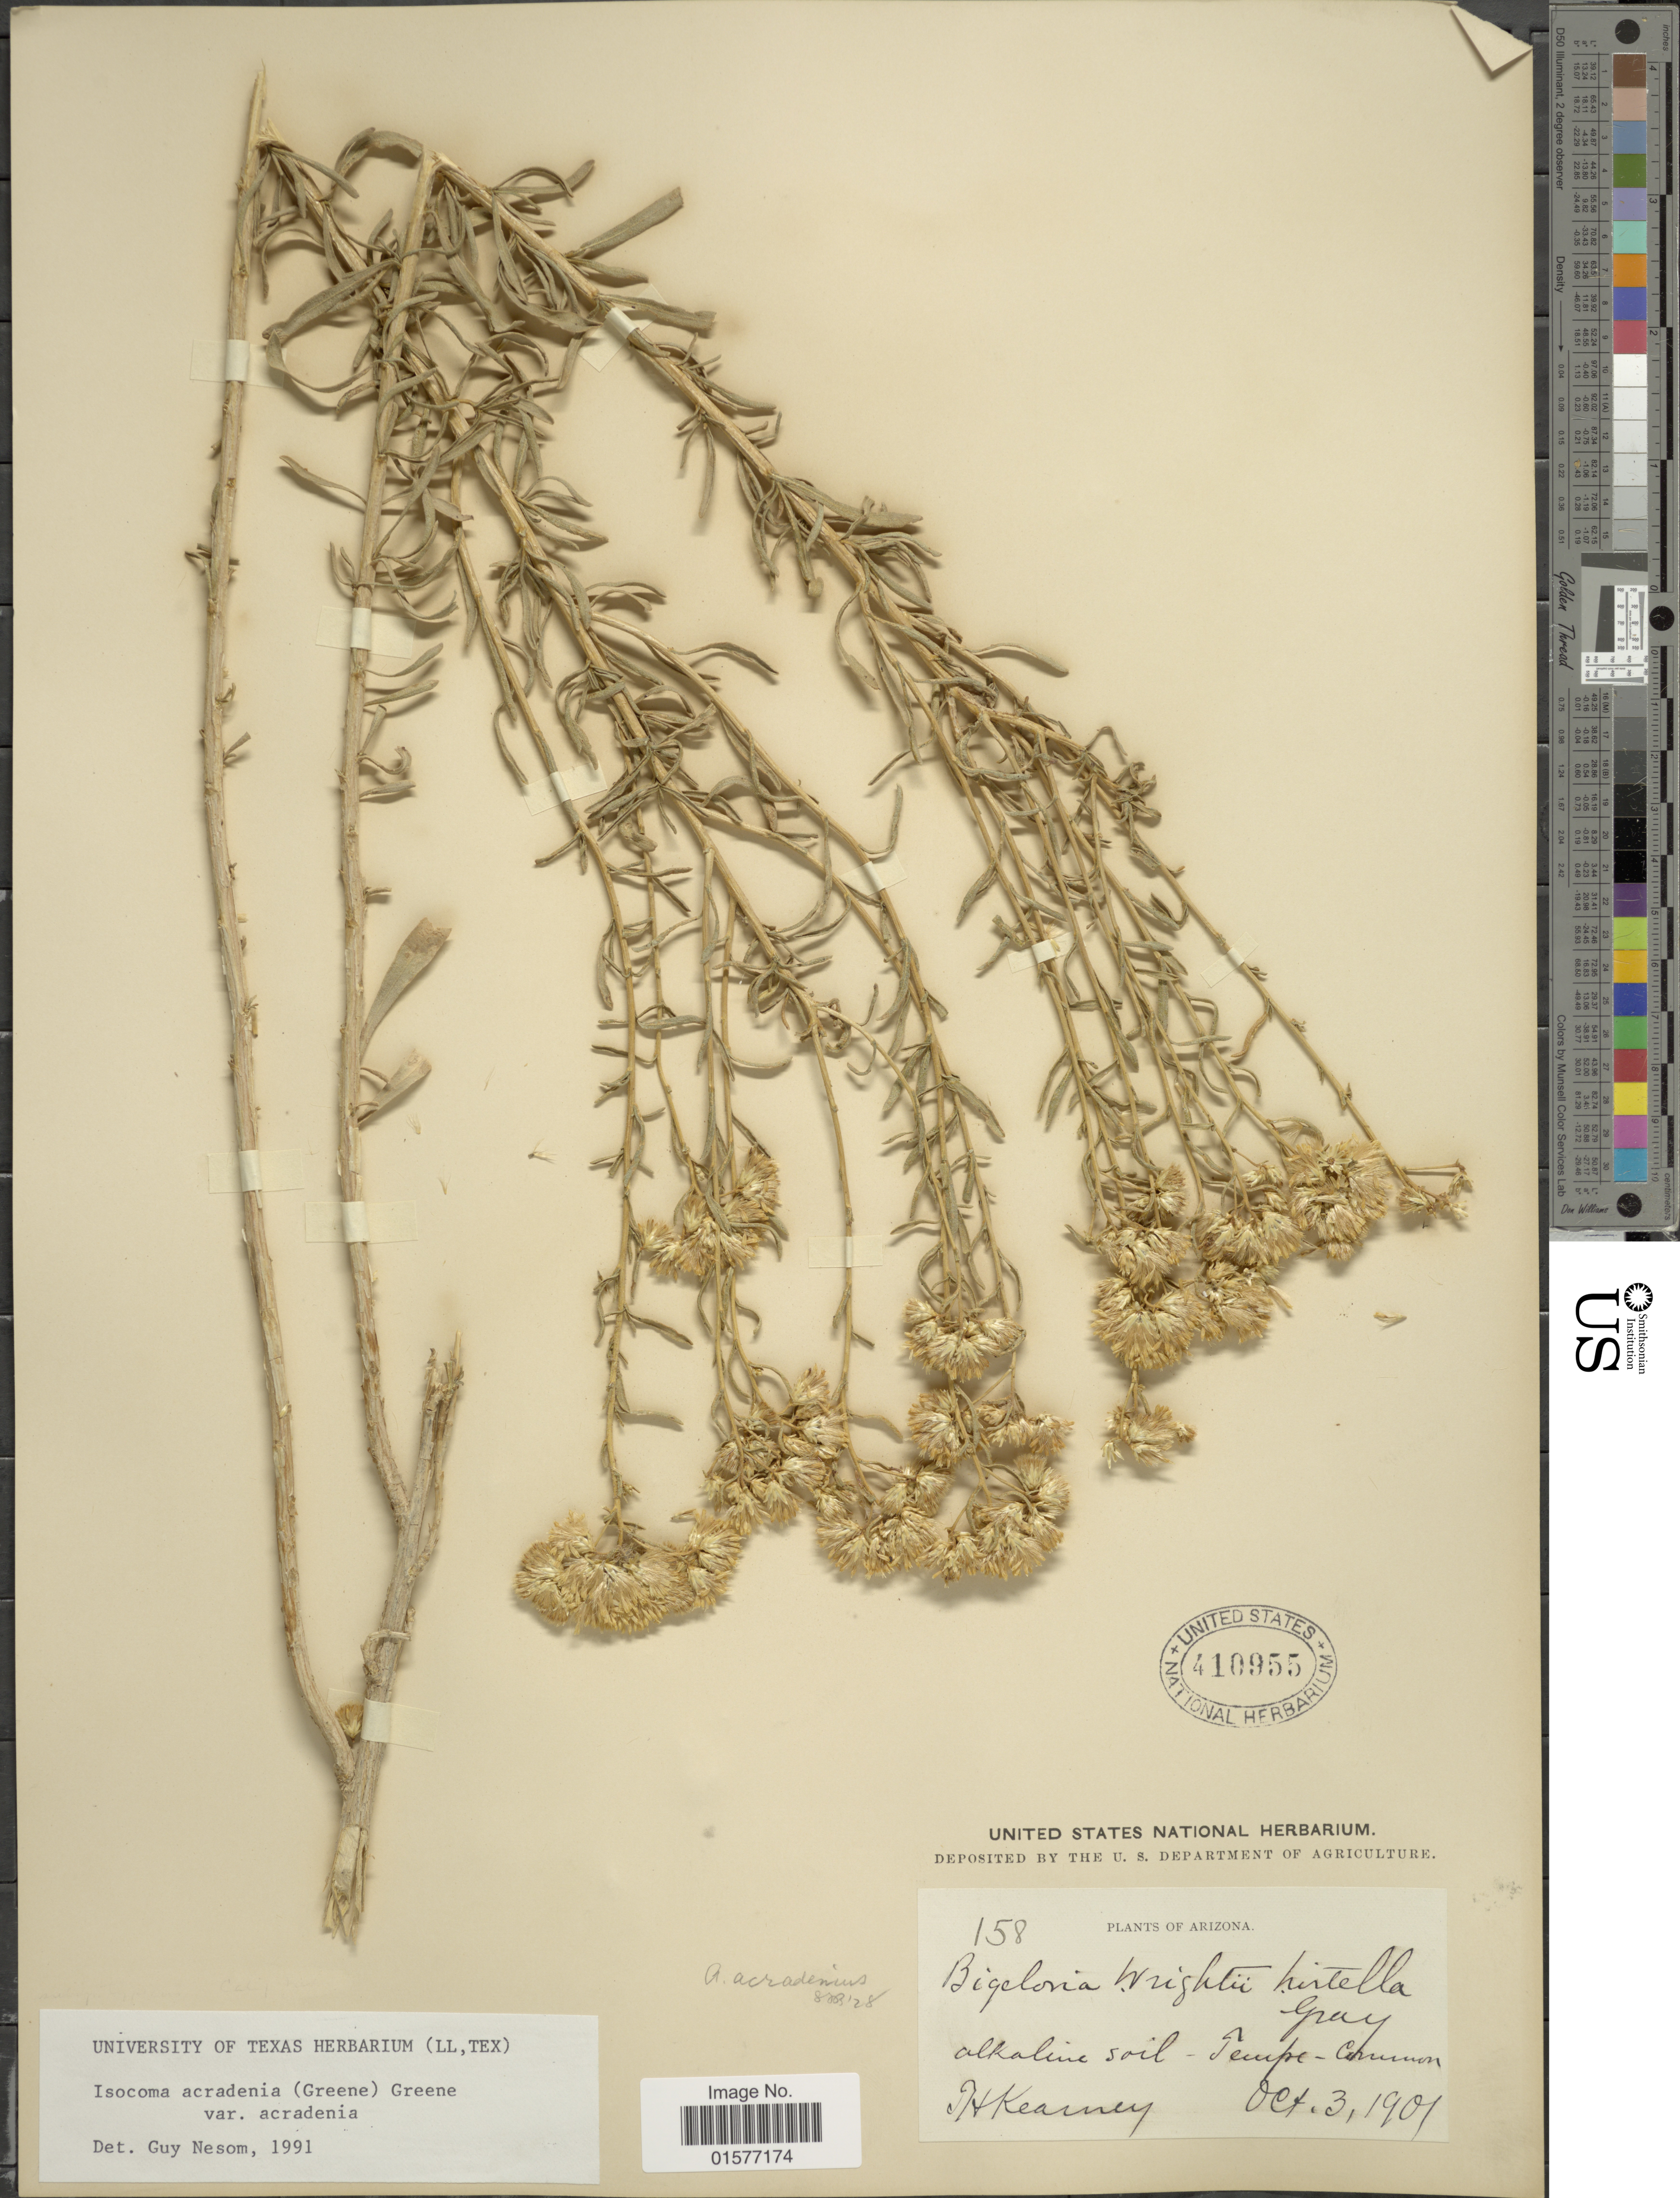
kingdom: Plantae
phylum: Tracheophyta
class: Magnoliopsida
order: Asterales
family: Asteraceae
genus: Isocoma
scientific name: Isocoma acradenia var. acradenia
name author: (Greene) Greene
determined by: Urbatsch, Lowell E., Curator (LSU), Louisiana State University (UNITED STATES)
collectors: T. H. Kearney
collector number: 158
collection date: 1901-10-03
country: United States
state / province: Arizona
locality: Alkaline soil, Tempe canon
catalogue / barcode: US 410955